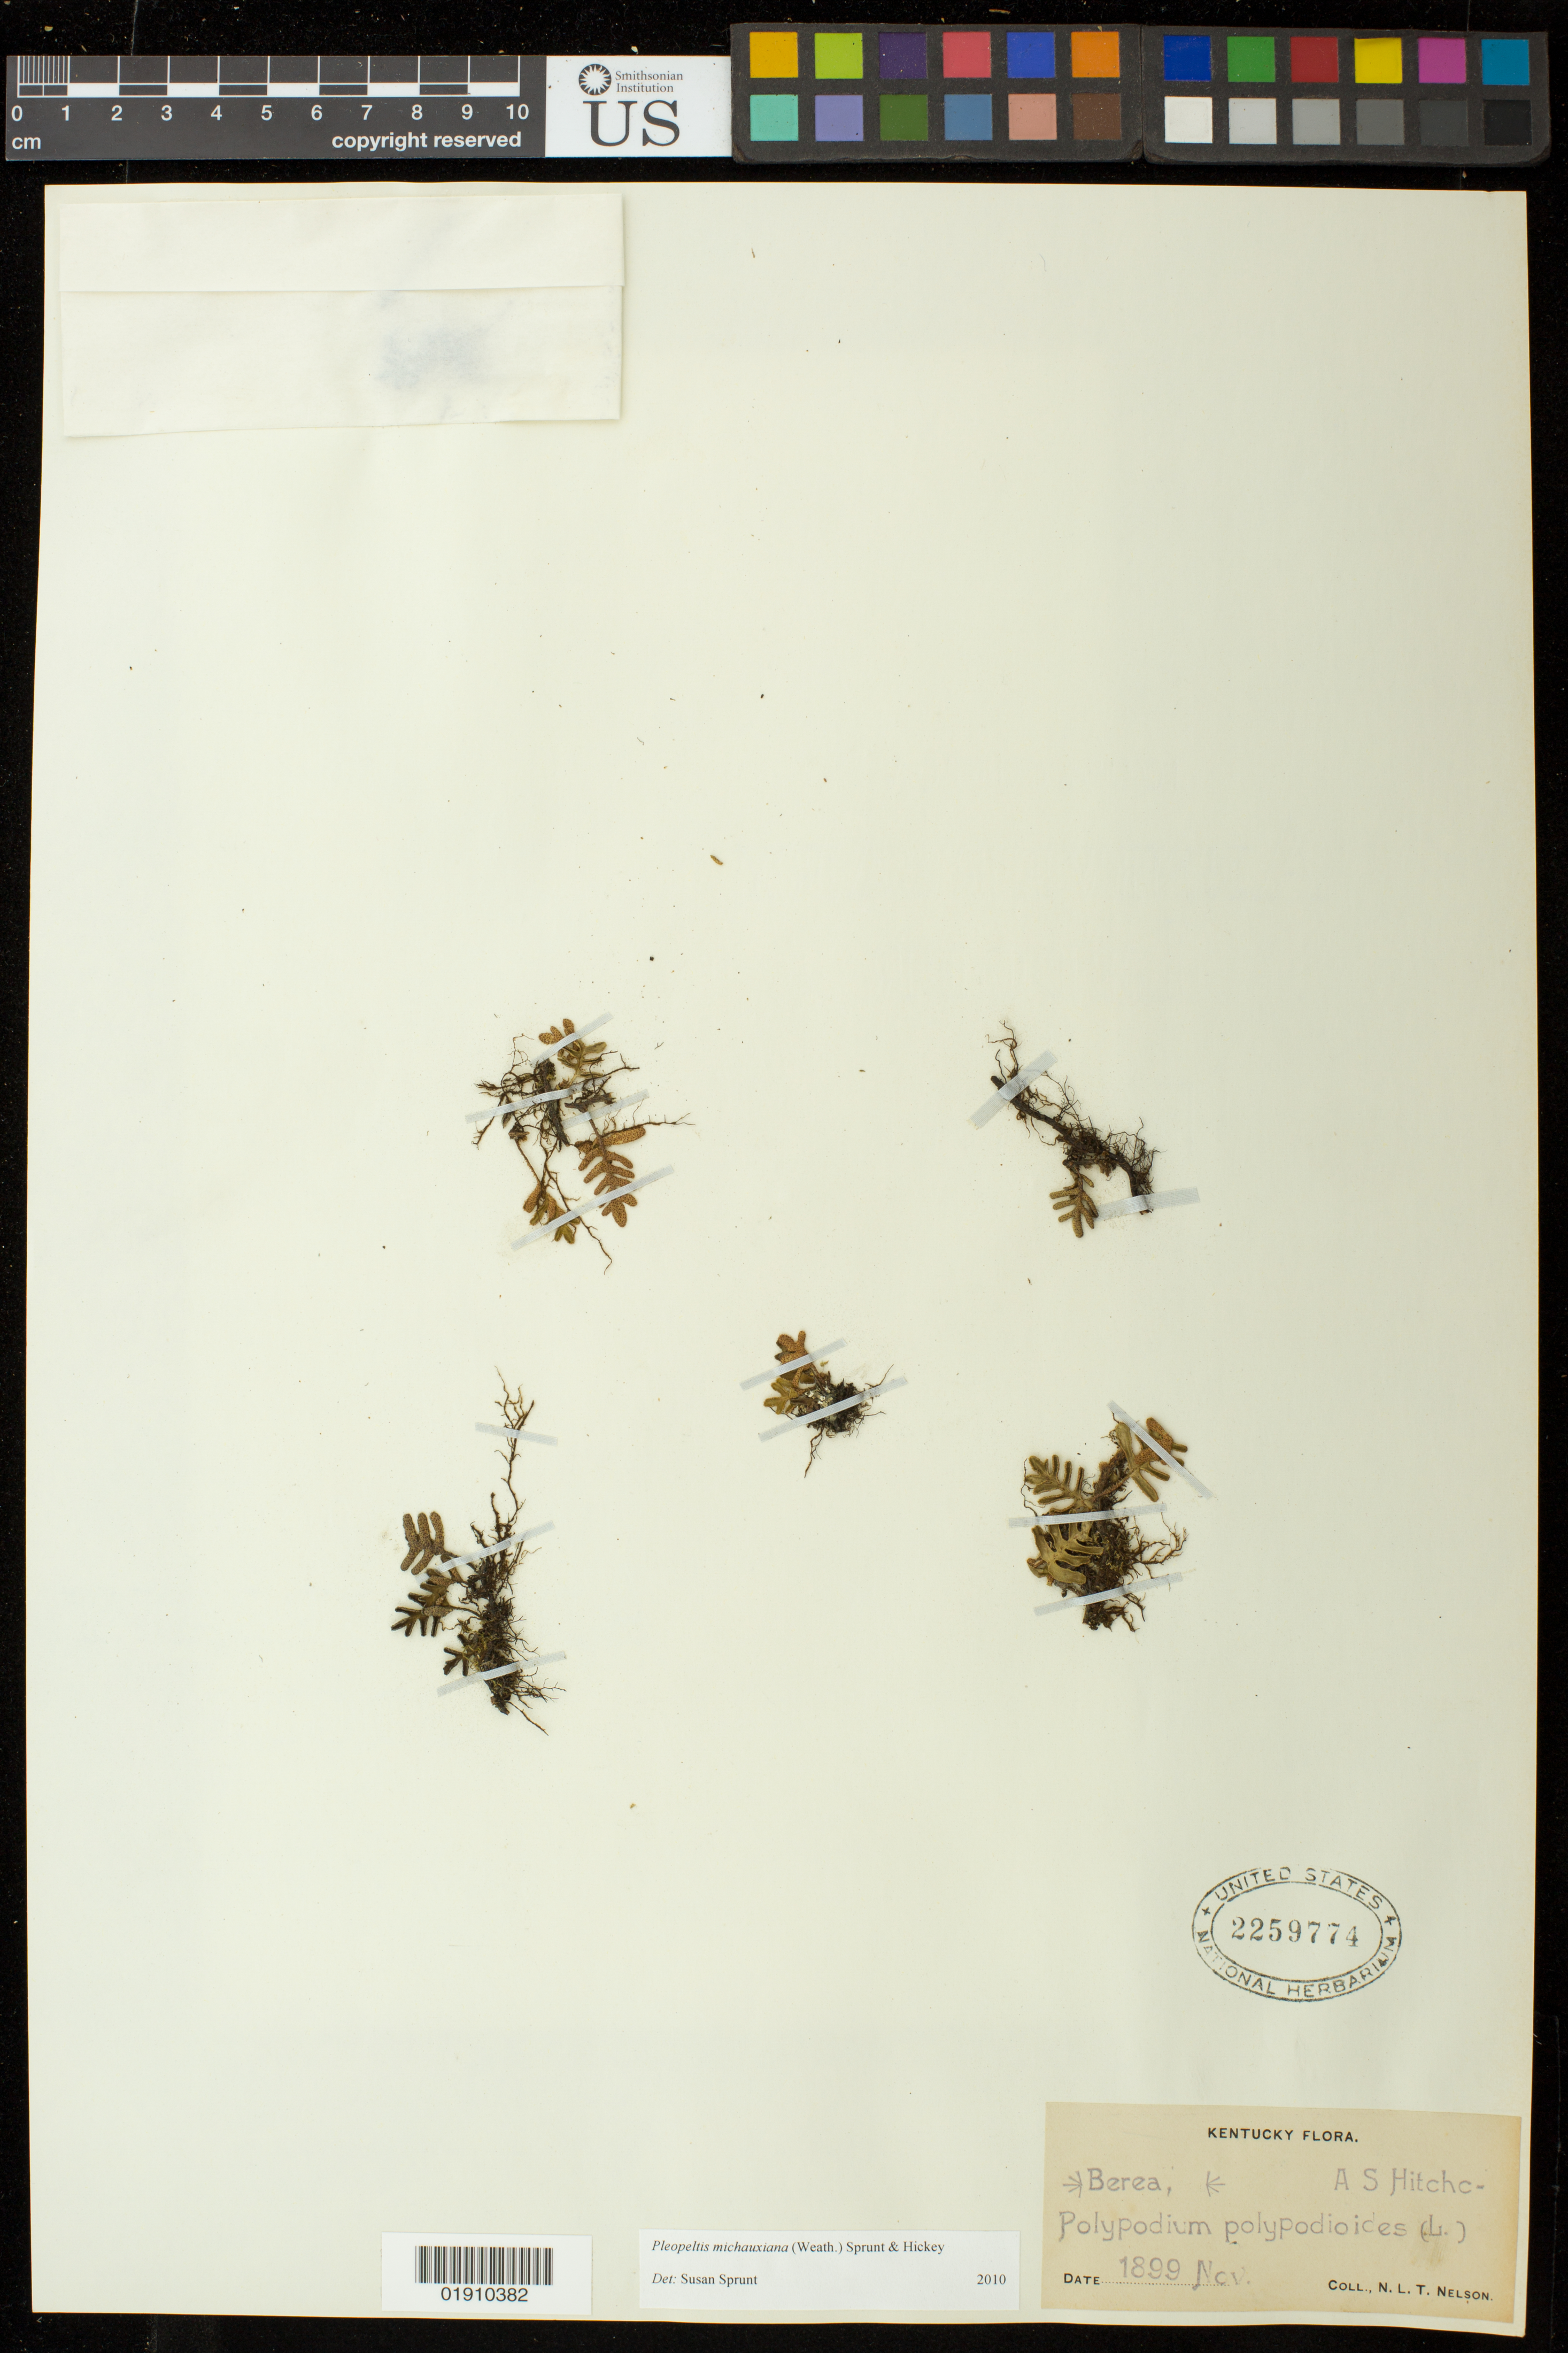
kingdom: Plantae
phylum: Tracheophyta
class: Polypodiopsida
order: Polypodiales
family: Polypodiaceae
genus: Pleopeltis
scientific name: Pleopeltis michauxiana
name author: (Weath.) Hickey & Sprunt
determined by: Sprunt, S. V.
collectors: N. L. T. Nelson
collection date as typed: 1899 Nov.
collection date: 1899-11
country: United States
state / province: Kentucky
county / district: Madison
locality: Kentucky flora, Berea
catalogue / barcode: US 2259774